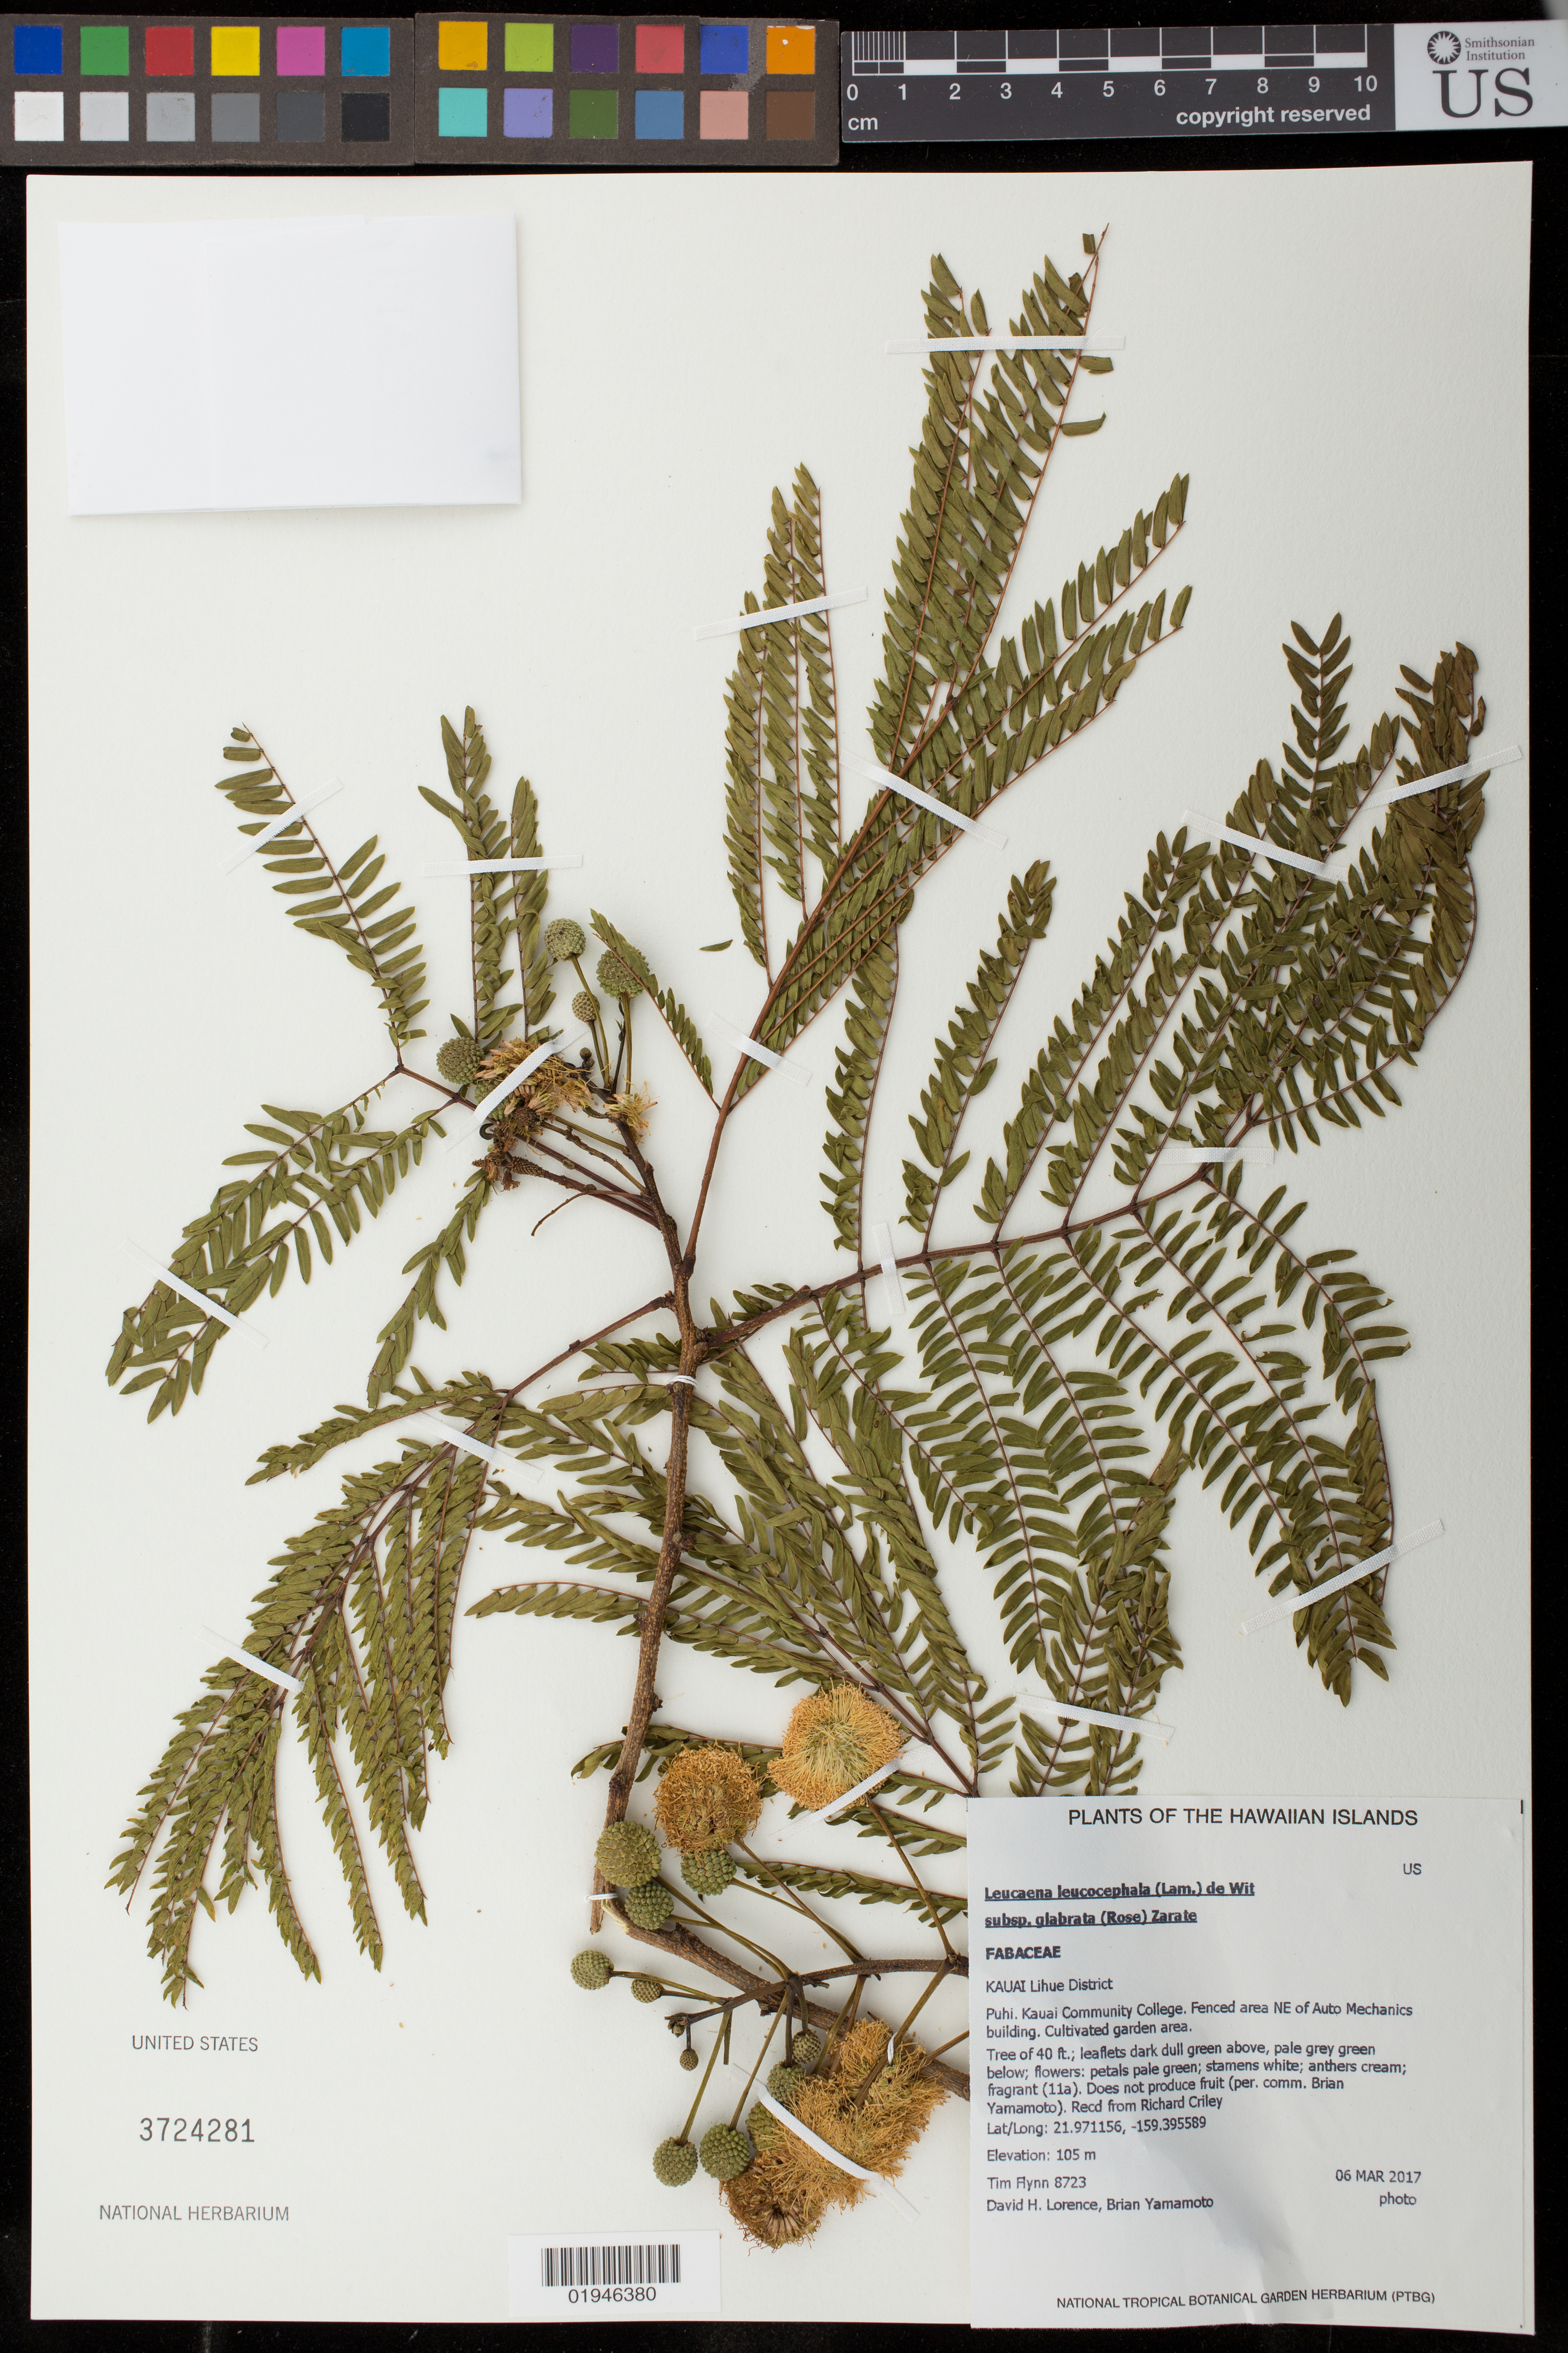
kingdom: Plantae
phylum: Tracheophyta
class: Magnoliopsida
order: Fabales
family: Fabaceae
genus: Leucaena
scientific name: Leucaena leucocephala subsp. glabrata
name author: (Rose) Zaráte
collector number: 8723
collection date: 2017-03-06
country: United States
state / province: Hawaii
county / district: Kauai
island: Kaua'i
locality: Lihue District, Puhi, Kaua'i Community College, fenced area NE of Auto Mechanics building. Cultivated garden area.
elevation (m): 105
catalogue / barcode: US 3724281